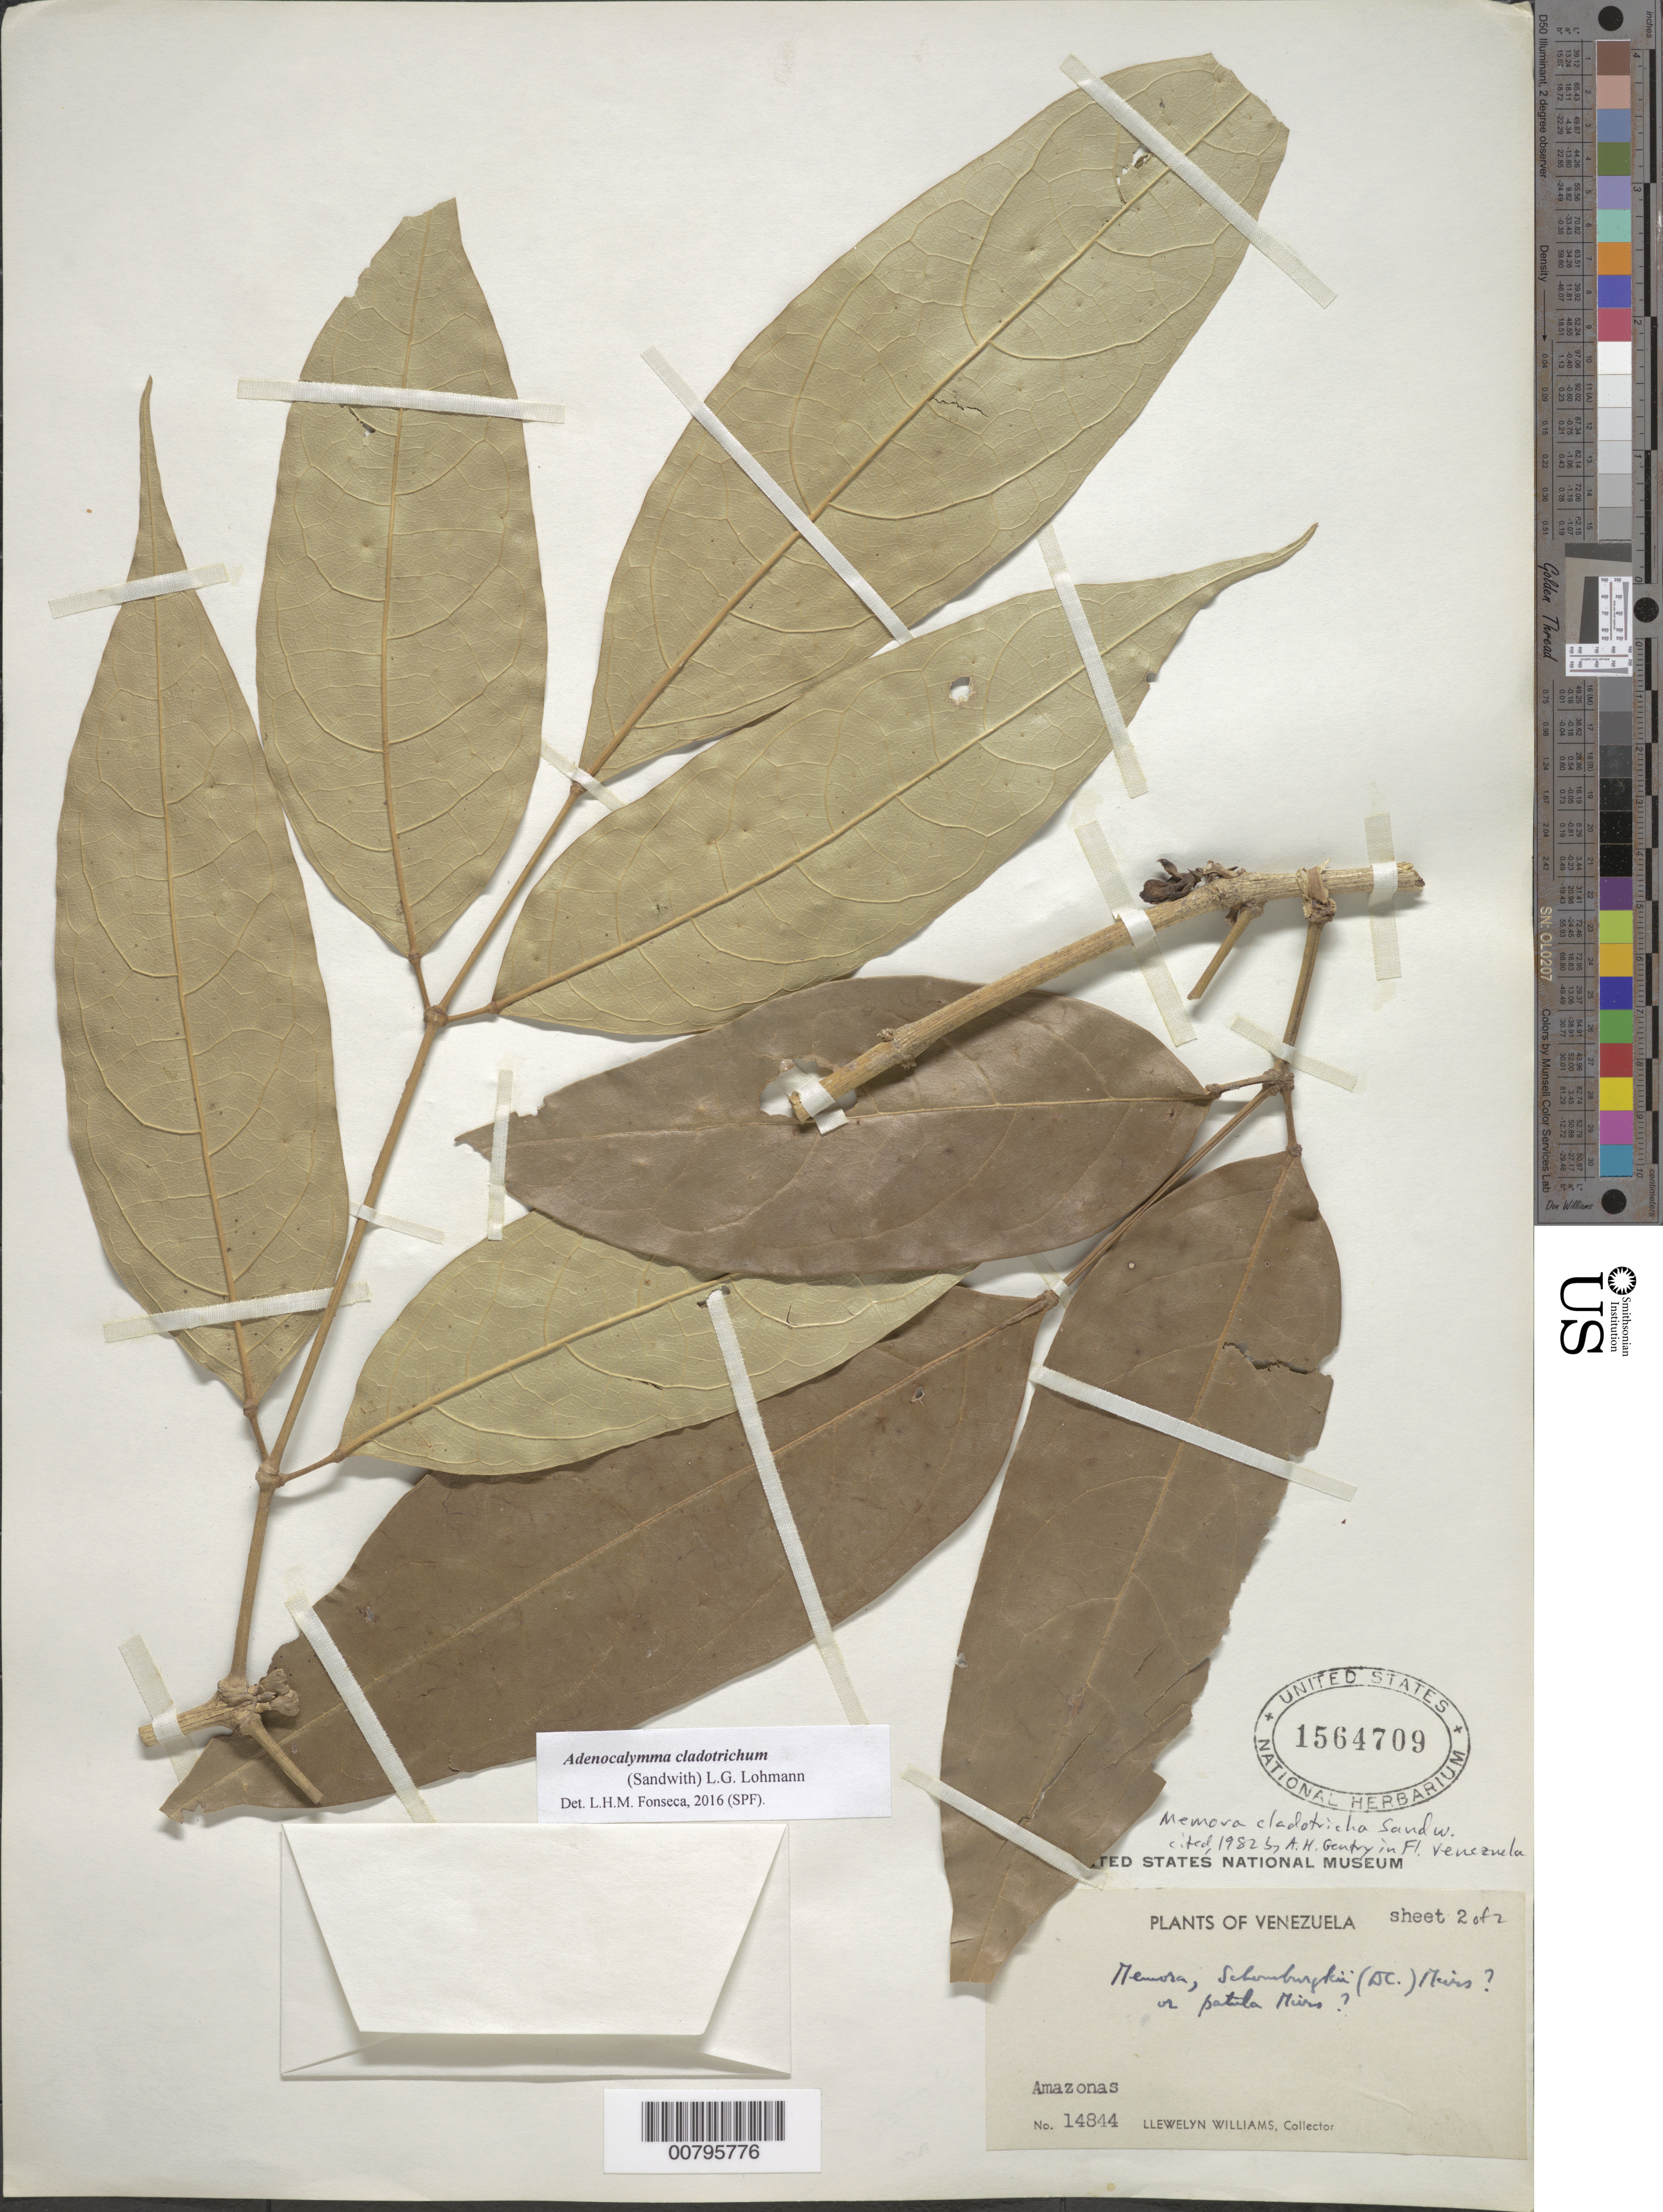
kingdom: Plantae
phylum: Tracheophyta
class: Magnoliopsida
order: Lamiales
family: Bignoniaceae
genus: Adenocalymma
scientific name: Adenocalymma cladotrichum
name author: (Sandwith) L.G. Lohmann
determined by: Fonseca, L. H. M.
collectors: Ll. Williams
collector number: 14844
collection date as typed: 22-Mar-42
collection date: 1942-03-22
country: Venezuela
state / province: Amazonas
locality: Victorino, Río Guainía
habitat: Margen de selva alta, frondosa y periodicamente inundada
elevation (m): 127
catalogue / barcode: US 1564709